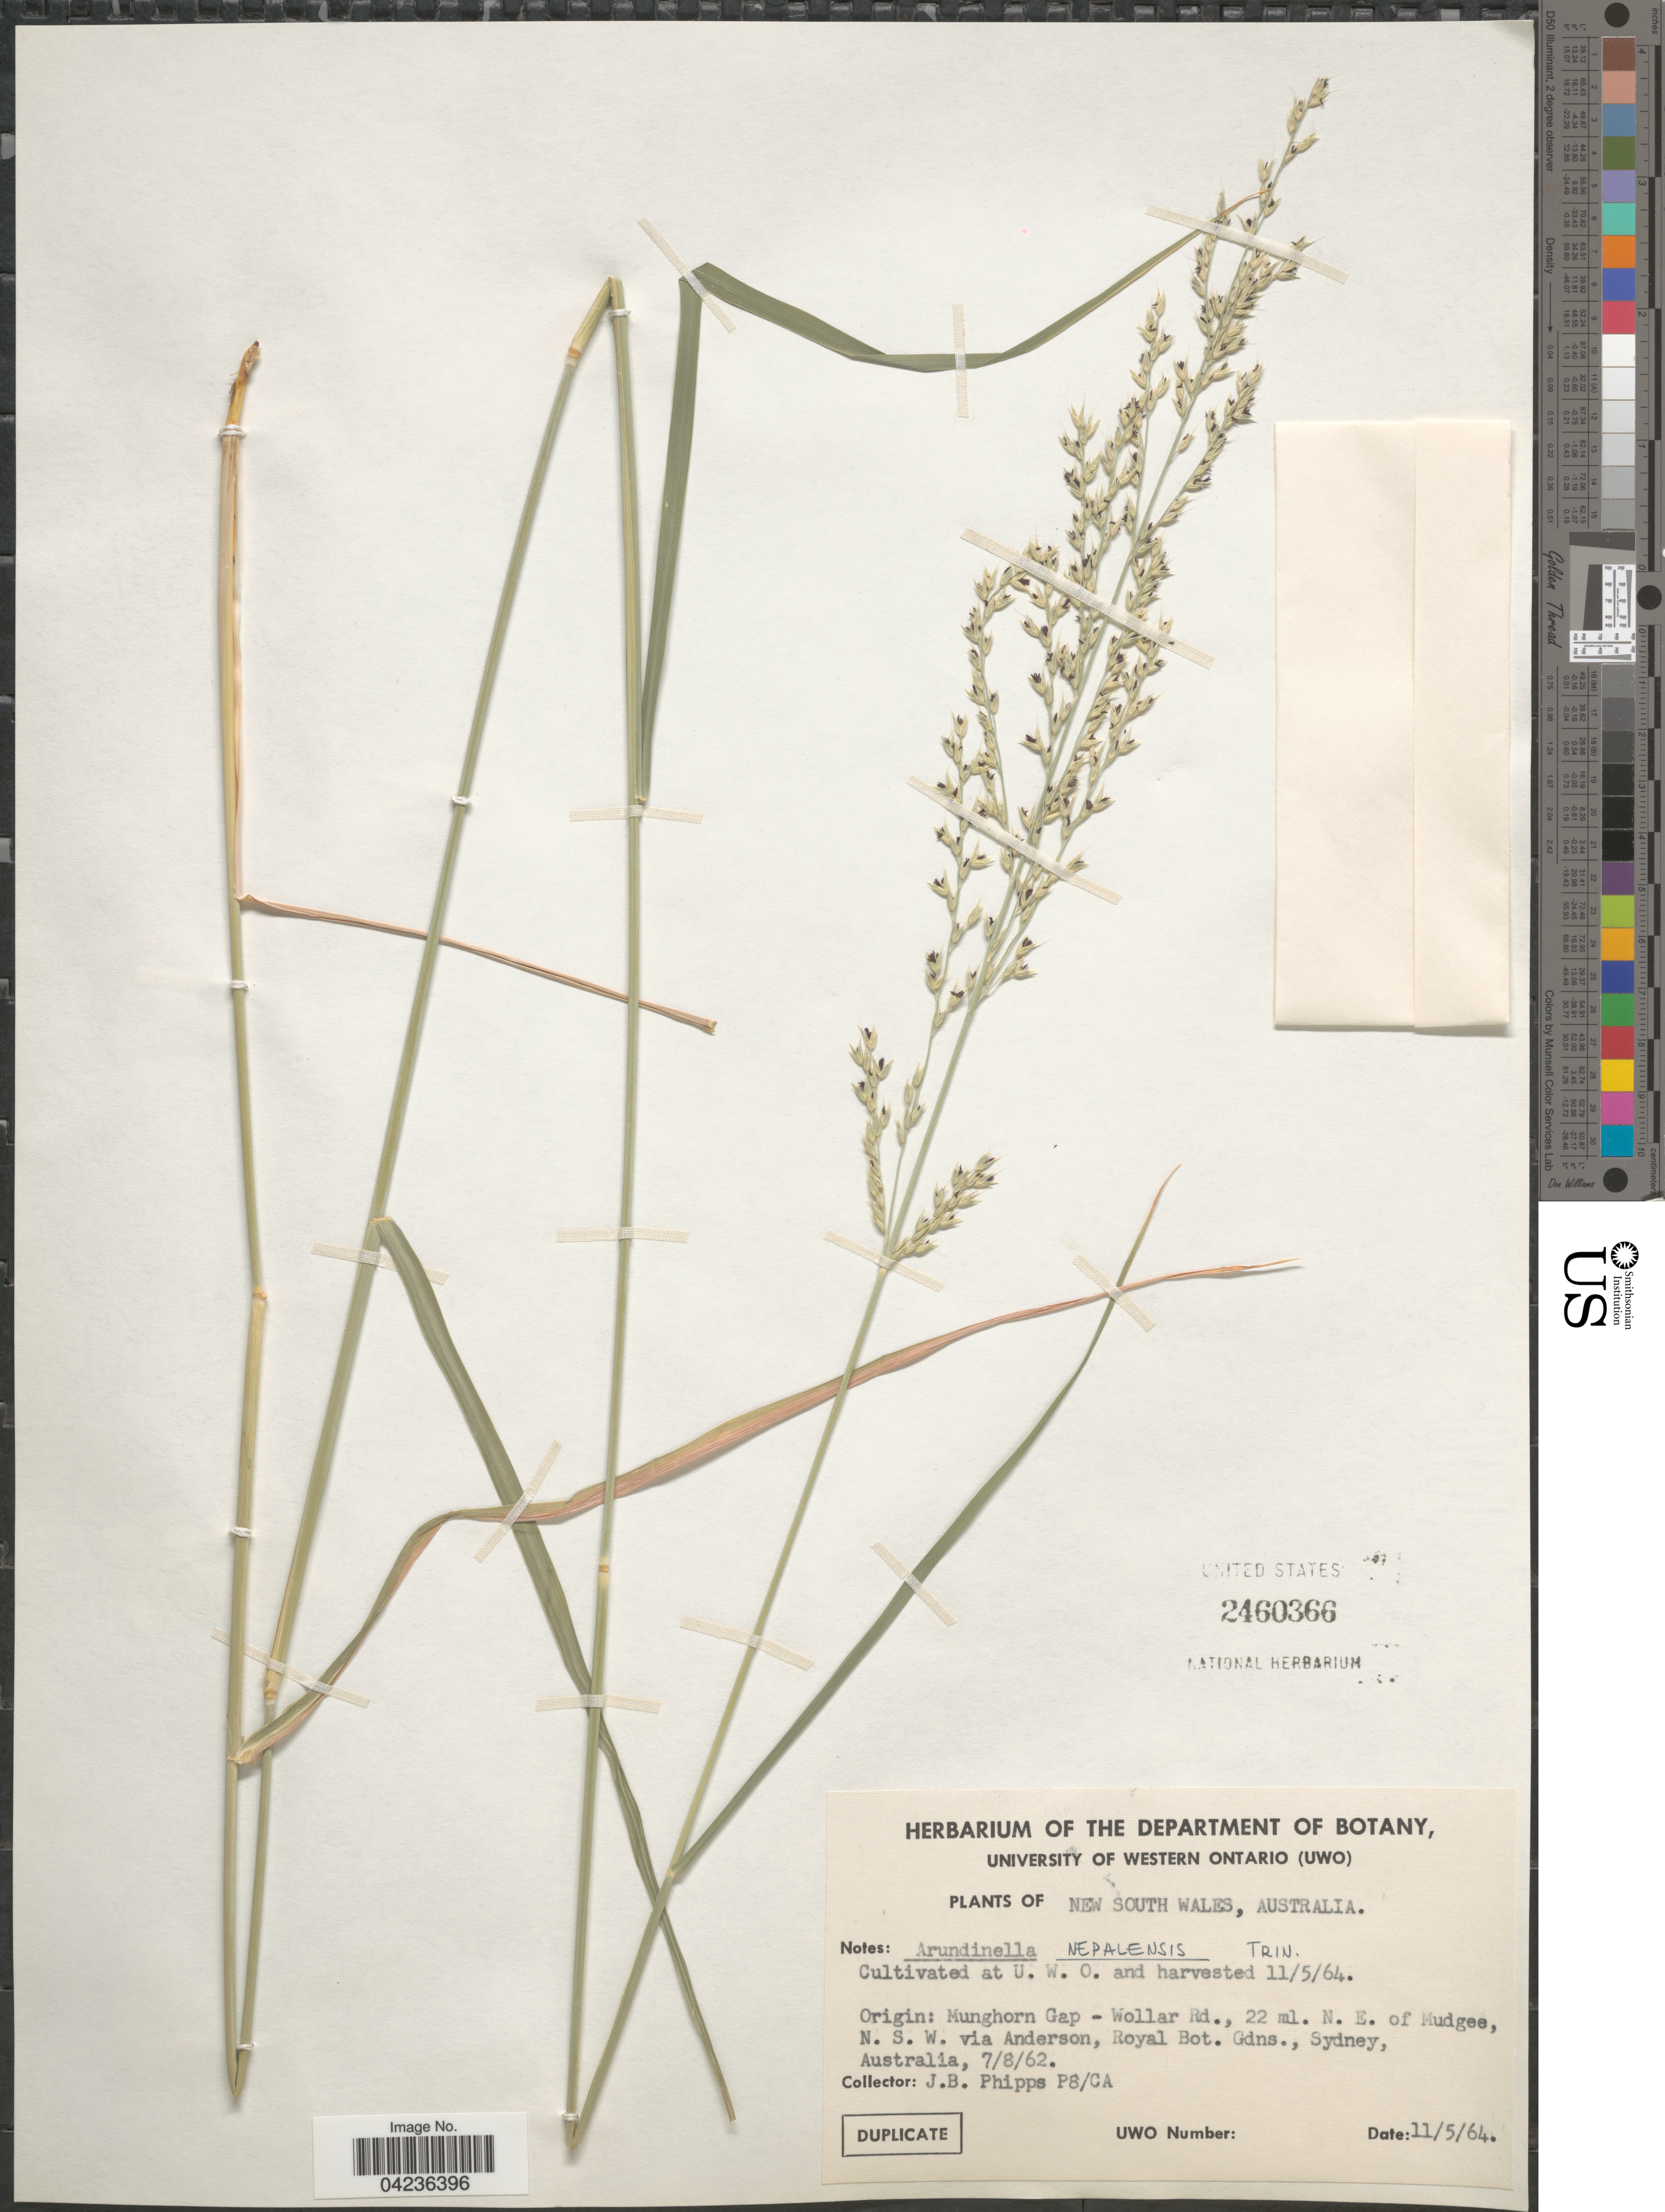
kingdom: Plantae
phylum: Tracheophyta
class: Liliopsida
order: Poales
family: Poaceae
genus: Arundinella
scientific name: Arundinella nepalensis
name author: Trin.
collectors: J. Phipps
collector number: P8/CA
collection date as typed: Transcribed d/m/y: 11/5/64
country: Canada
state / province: Ontario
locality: At U. W. O. and harvested 11/5/64.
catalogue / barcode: US 2460366